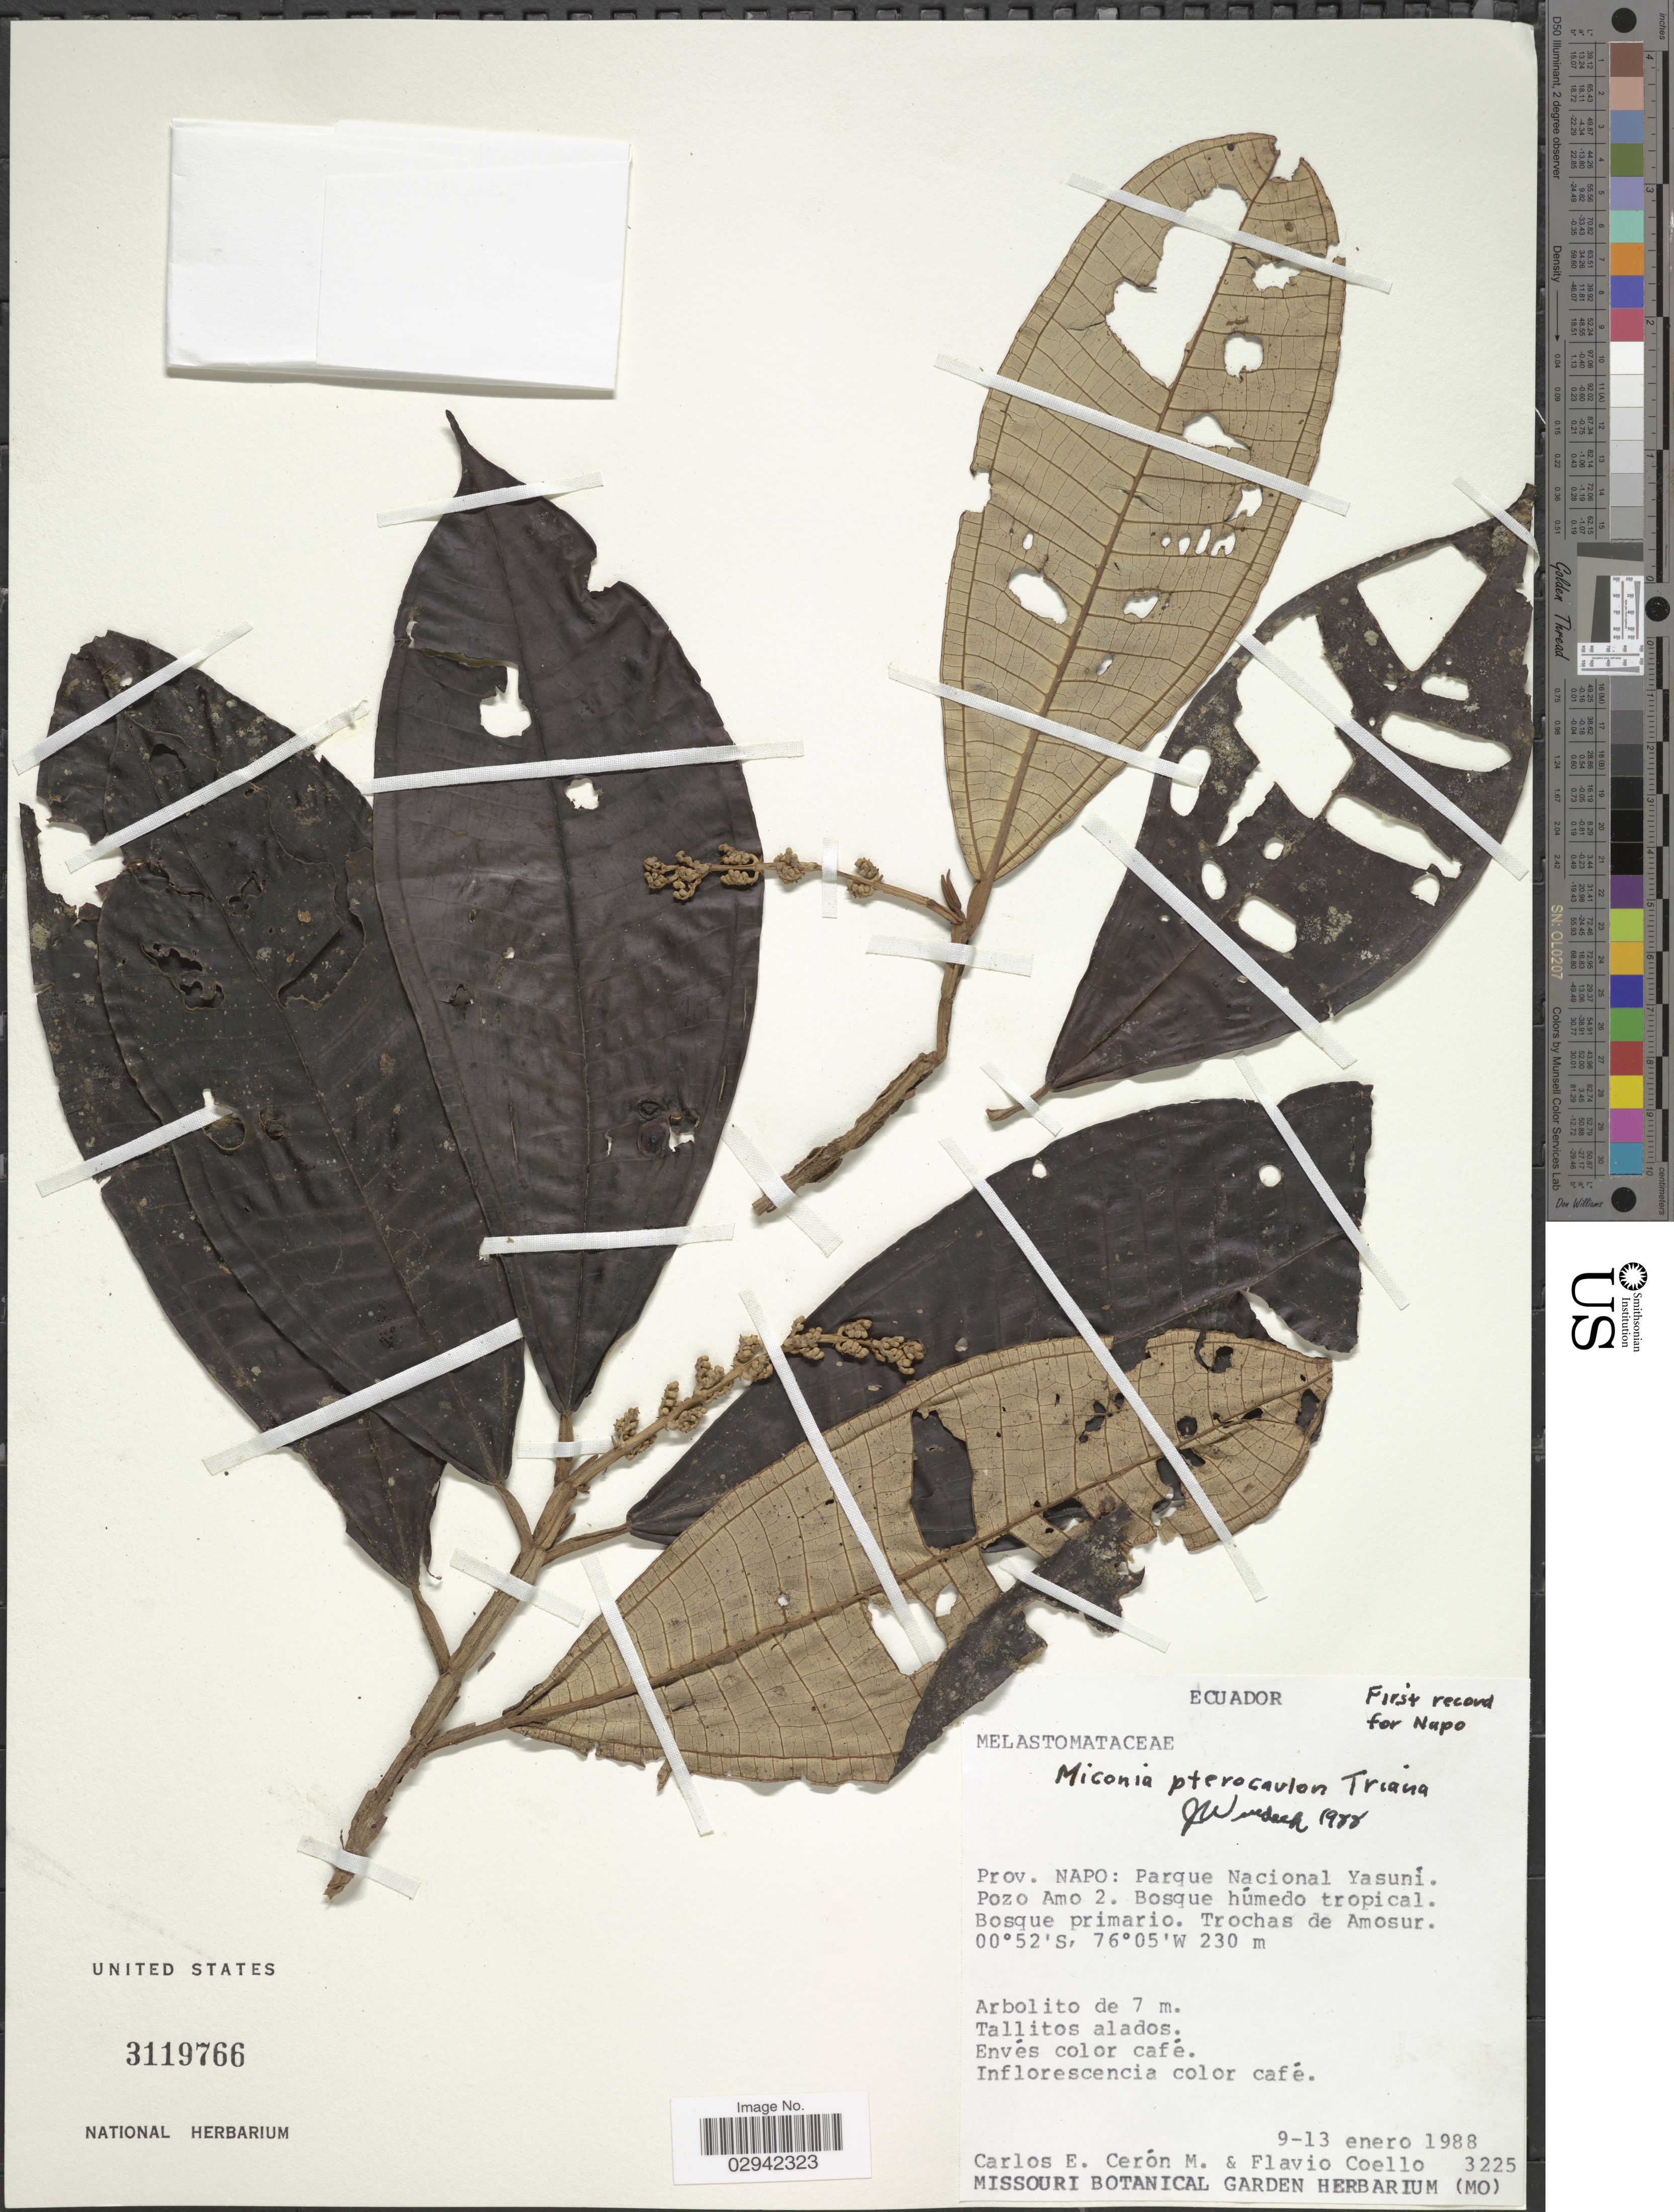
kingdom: Plantae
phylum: Tracheophyta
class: Magnoliopsida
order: Myrtales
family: Melastomataceae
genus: Miconia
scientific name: Miconia pterocaulon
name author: Triana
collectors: C. E. Cerón M. & F. Coello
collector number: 3225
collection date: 1988-01-09/1988-01-13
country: Ecuador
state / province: Napo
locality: Prov. Napo: Parque Nacional Yasuni. Pozo Amo 2.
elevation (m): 230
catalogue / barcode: US 3119766